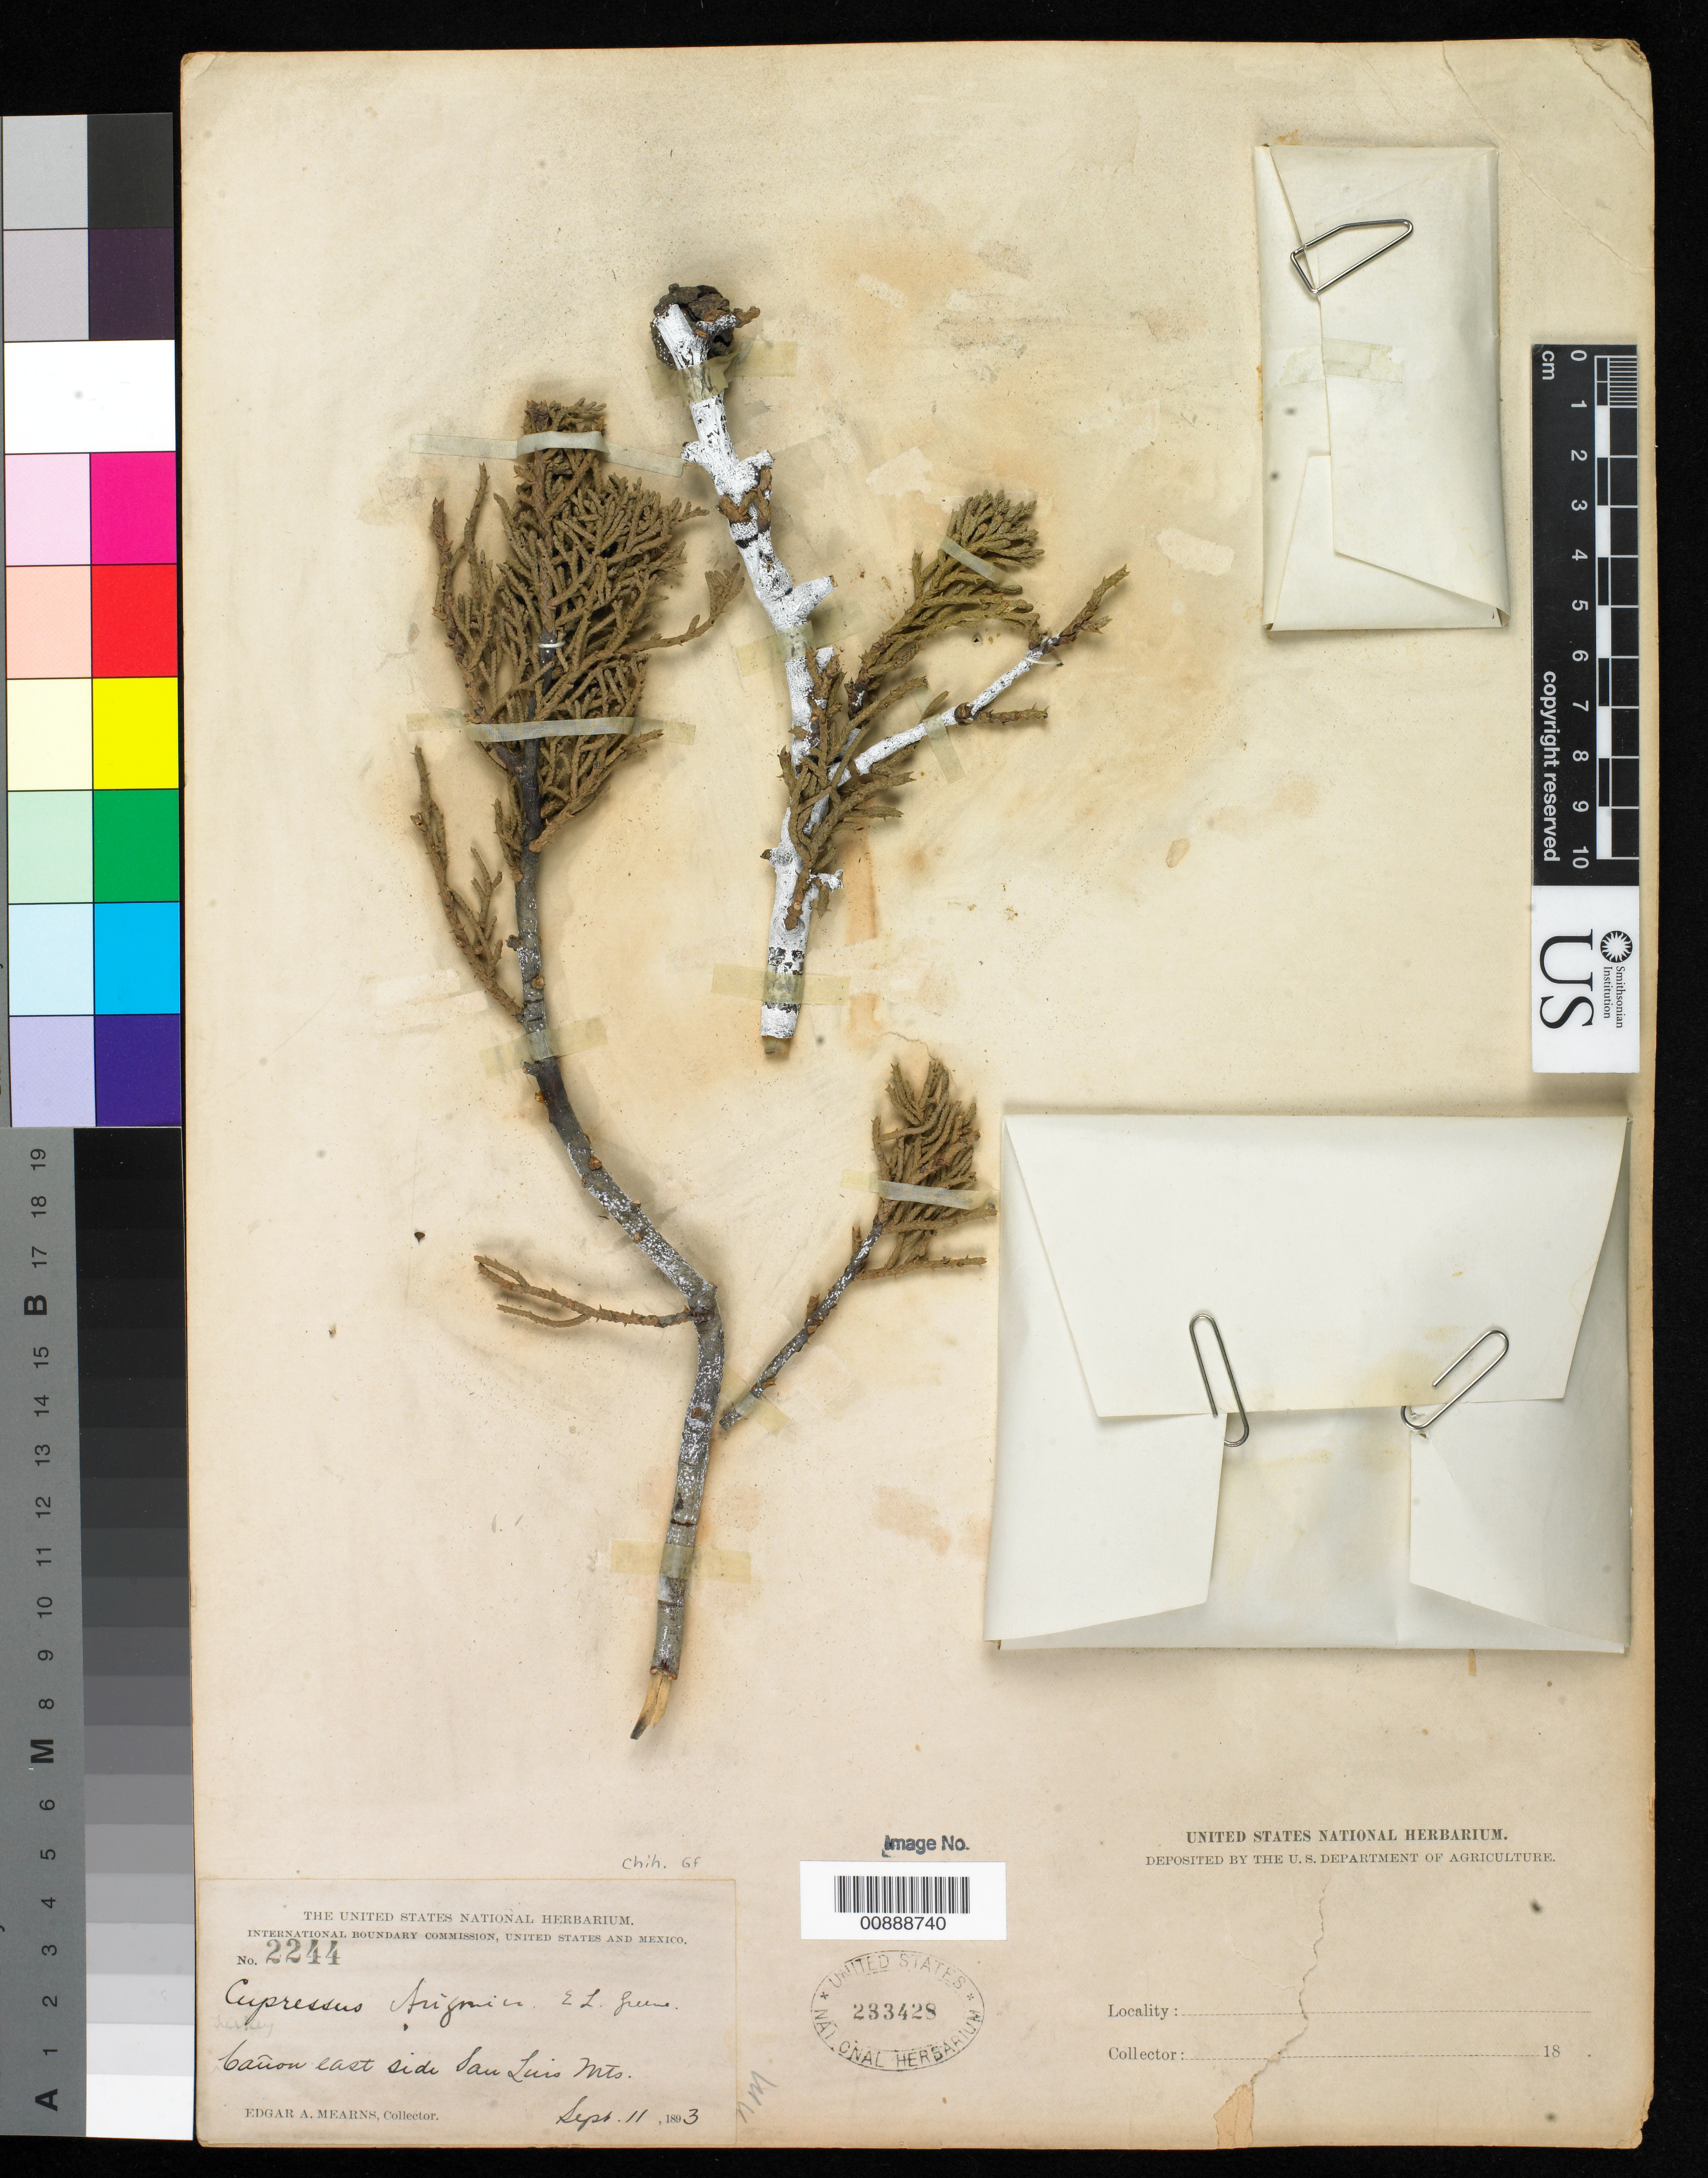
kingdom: Plantae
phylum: Tracheophyta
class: Pinopsida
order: Pinales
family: Cupressaceae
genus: Hesperocyparis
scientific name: Hesperocyparis arizonica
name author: (Greene) Bartel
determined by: (US) Smithsonian Institution - National Museum of Natural History - Department of Botany (UNITED STATES)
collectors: E. A. Mearns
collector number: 2244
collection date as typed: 11 Sep 1893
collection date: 1893-09-11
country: United States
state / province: New Mexico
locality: Cañon east side San Luis Mts.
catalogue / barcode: US 233428